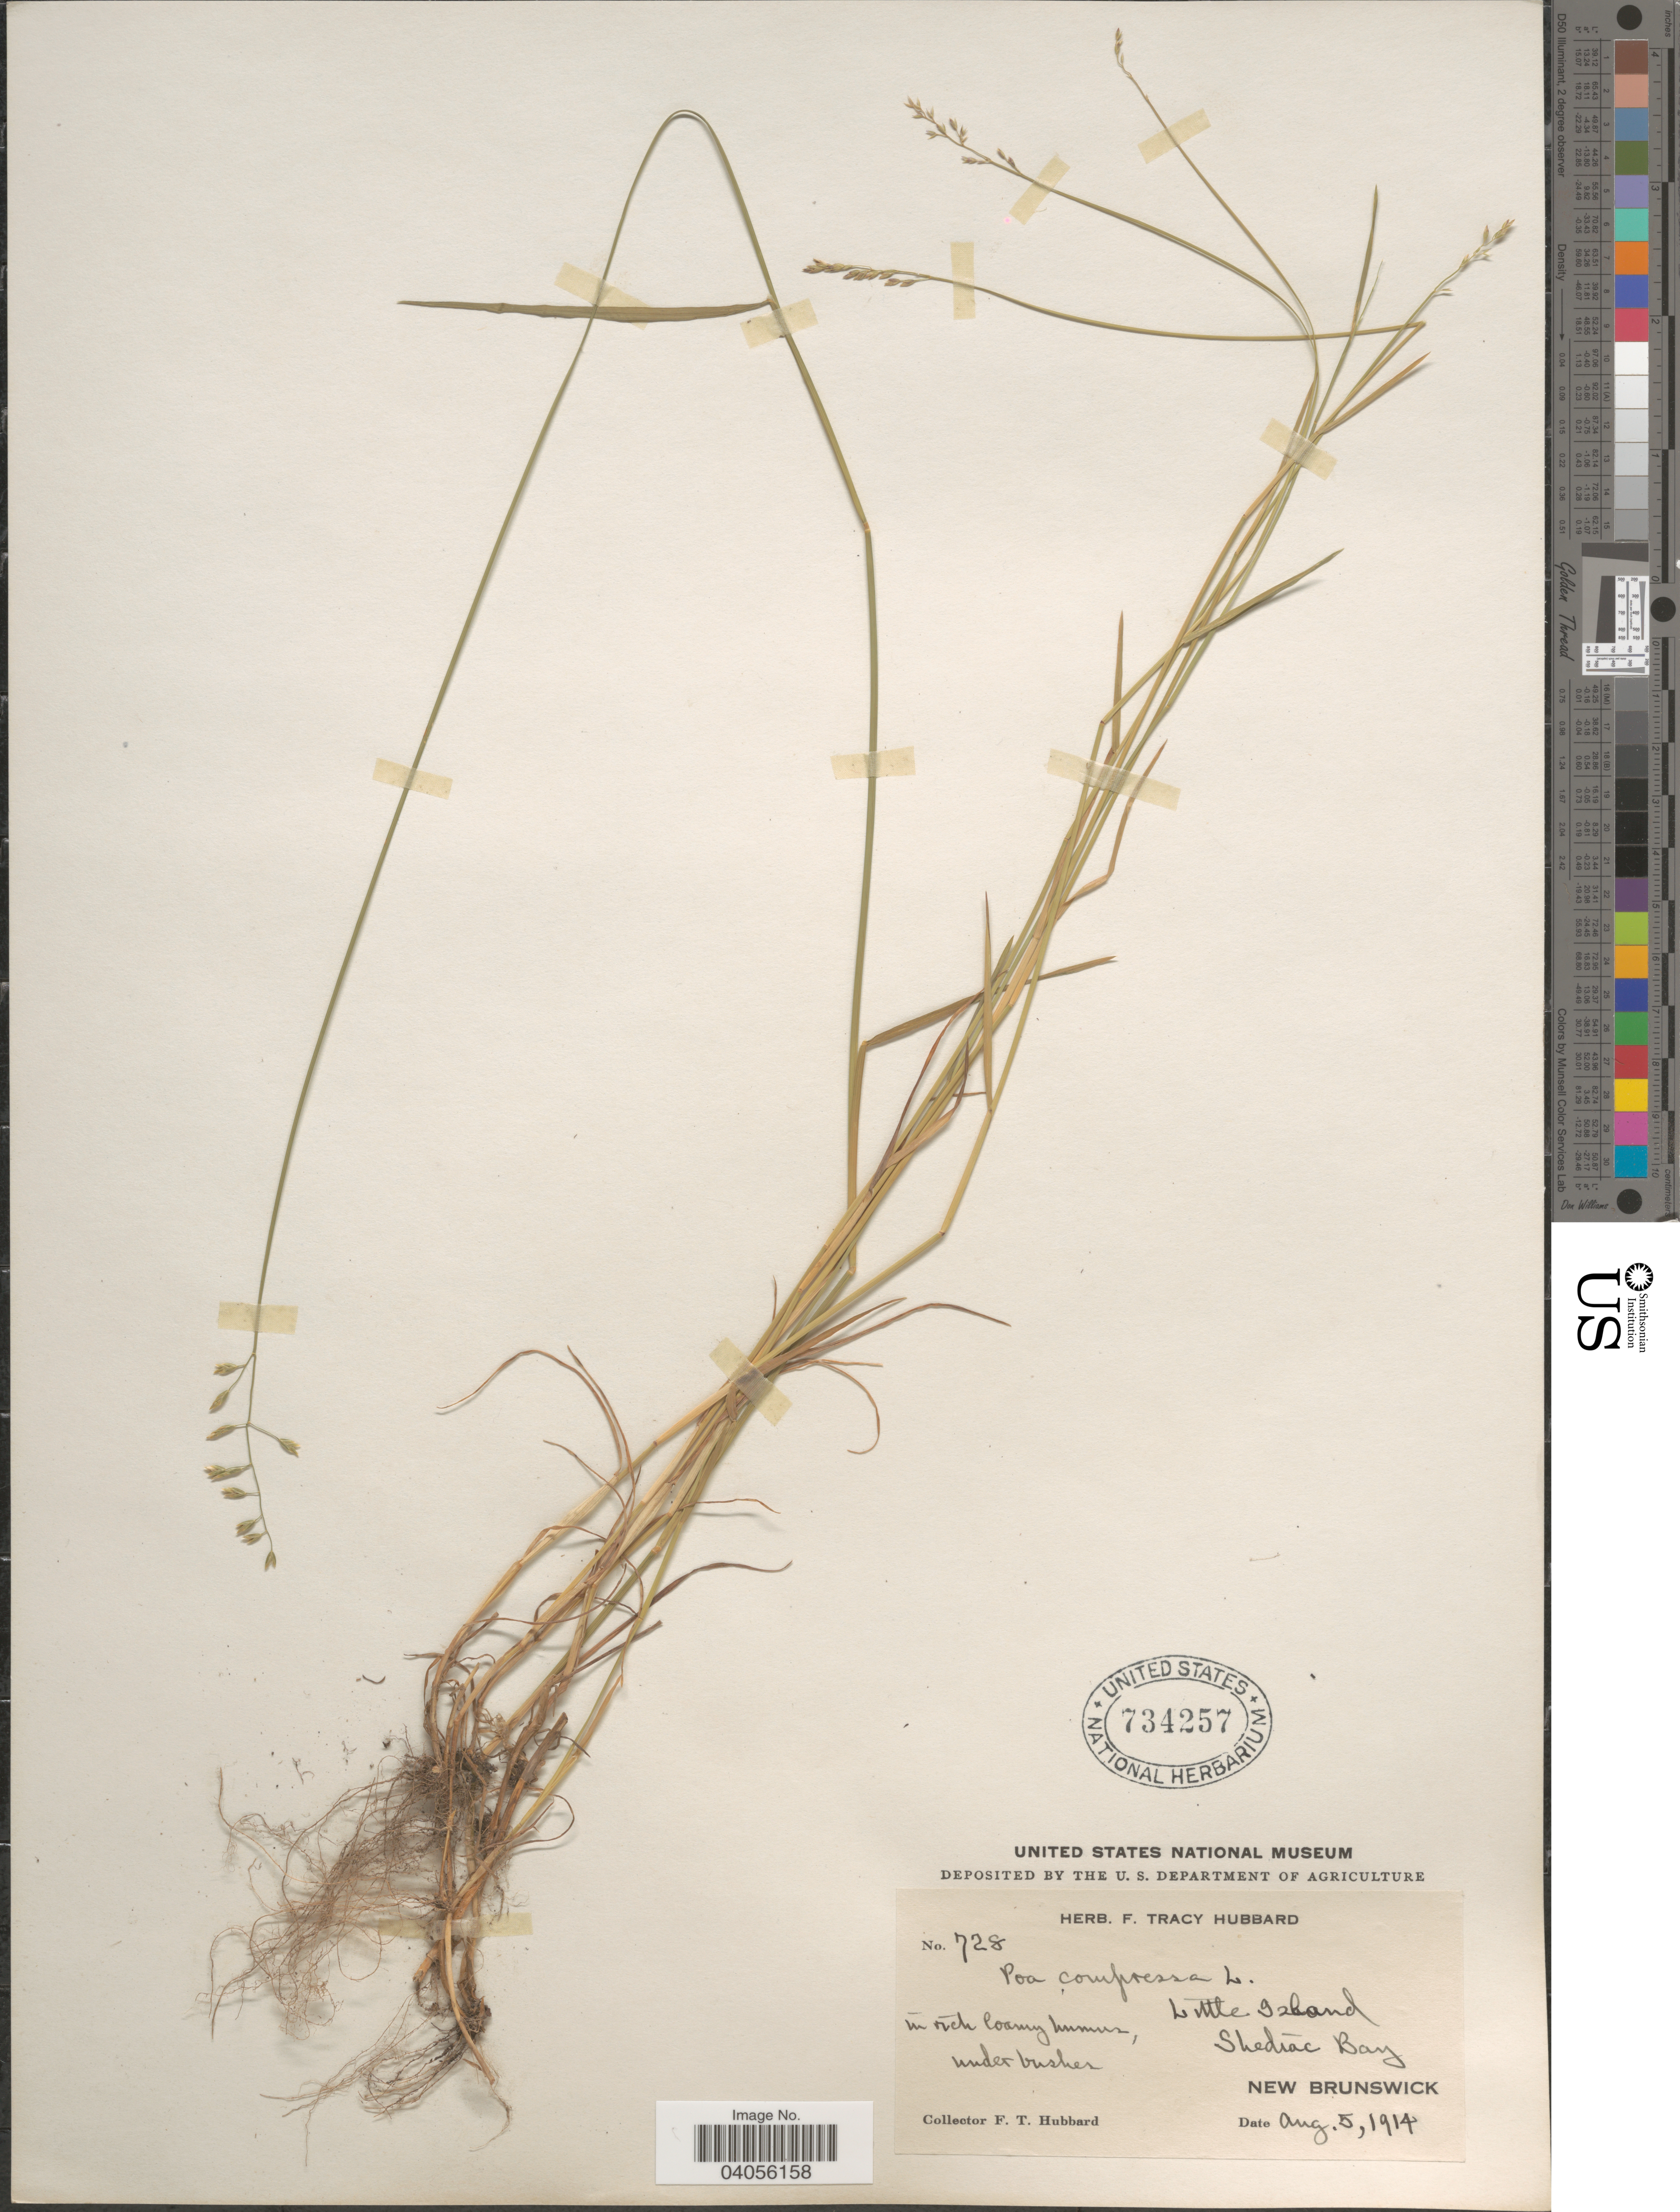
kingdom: Plantae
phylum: Tracheophyta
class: Liliopsida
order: Poales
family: Poaceae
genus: Poa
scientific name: Poa compressa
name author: L.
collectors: F. T. Hubbard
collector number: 728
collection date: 1914-08-05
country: Canada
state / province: New Brunswick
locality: Little Island. Shediac Bay.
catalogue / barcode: US 734257